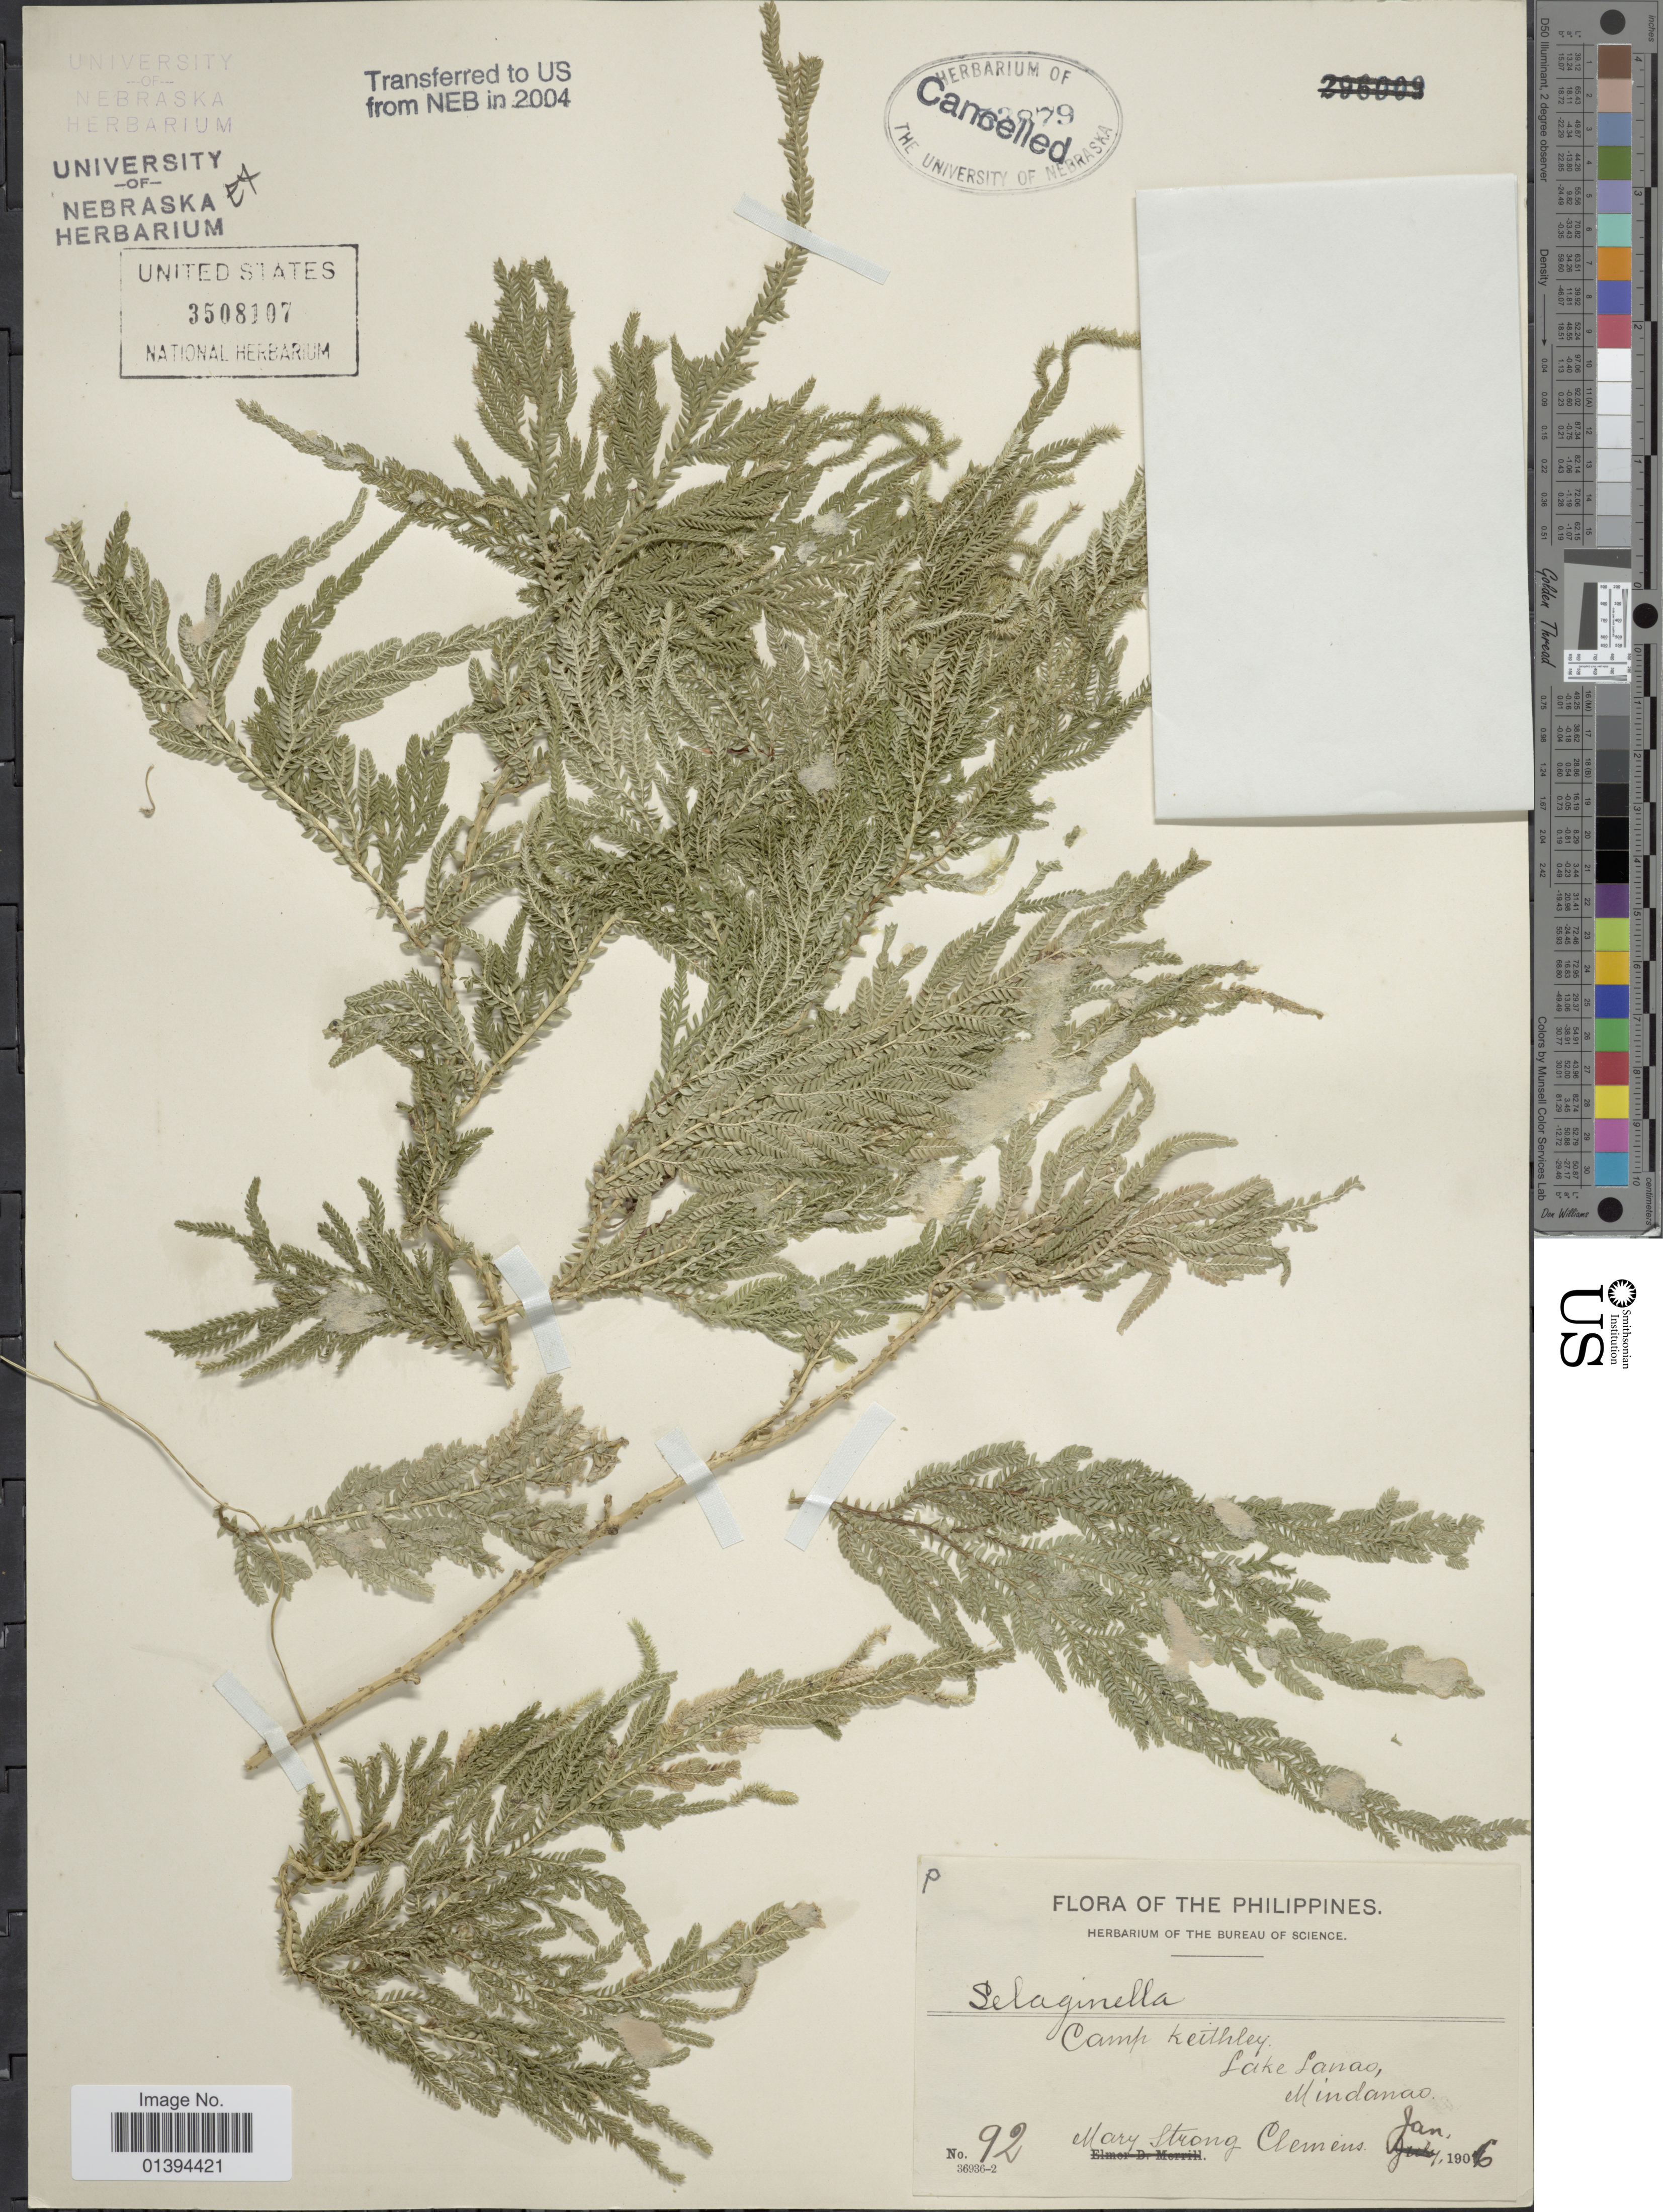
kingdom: Plantae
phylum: Tracheophyta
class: Lycopodiopsida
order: Selaginellales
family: Selaginellaceae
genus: Selaginella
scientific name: Selaginella sp.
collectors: M. S. Clemens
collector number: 92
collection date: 1906-01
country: Philippines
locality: Camp Keithley, Lake Lanao, Mindanao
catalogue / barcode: US 3508107